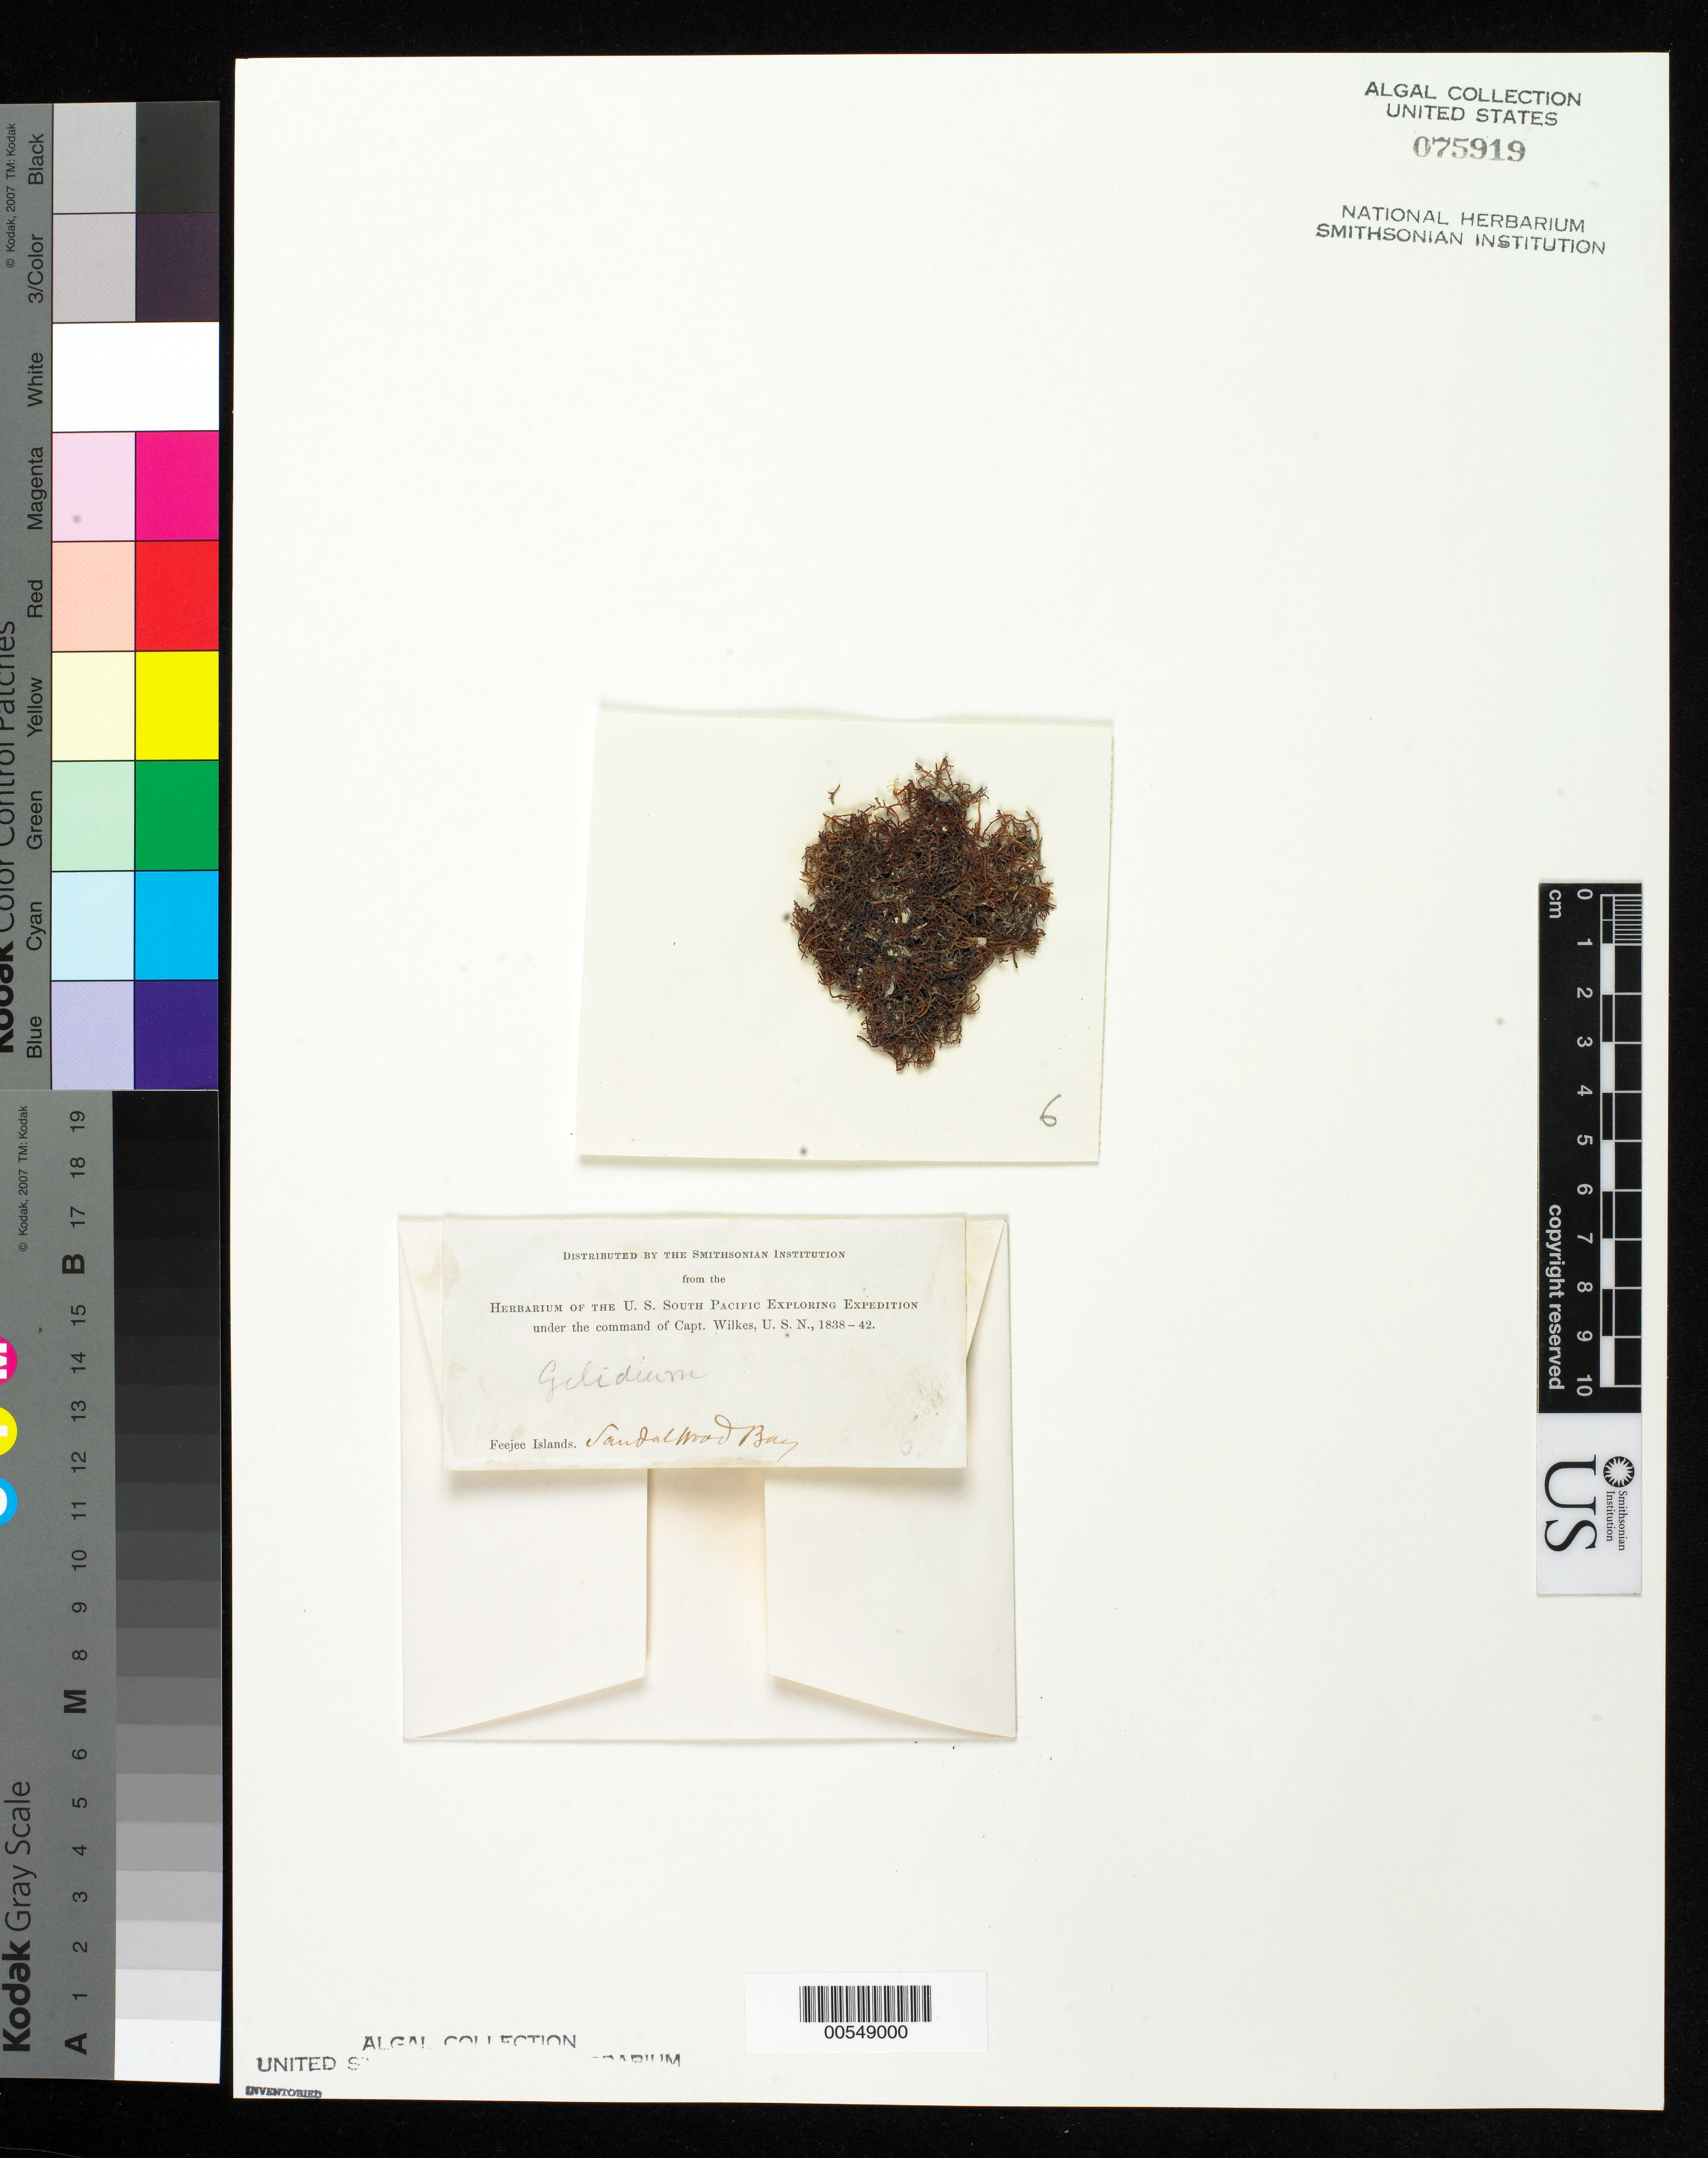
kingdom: Plantae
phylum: Rhodophyta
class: Florideophyceae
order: Gelidiales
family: Gelidiaceae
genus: Gelidium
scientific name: Gelidium sp.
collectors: Wilkes Explor. Exped.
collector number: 6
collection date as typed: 1840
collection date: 1840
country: Fiji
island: Ovalau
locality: Sandalwood Bay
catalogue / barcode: US 75919